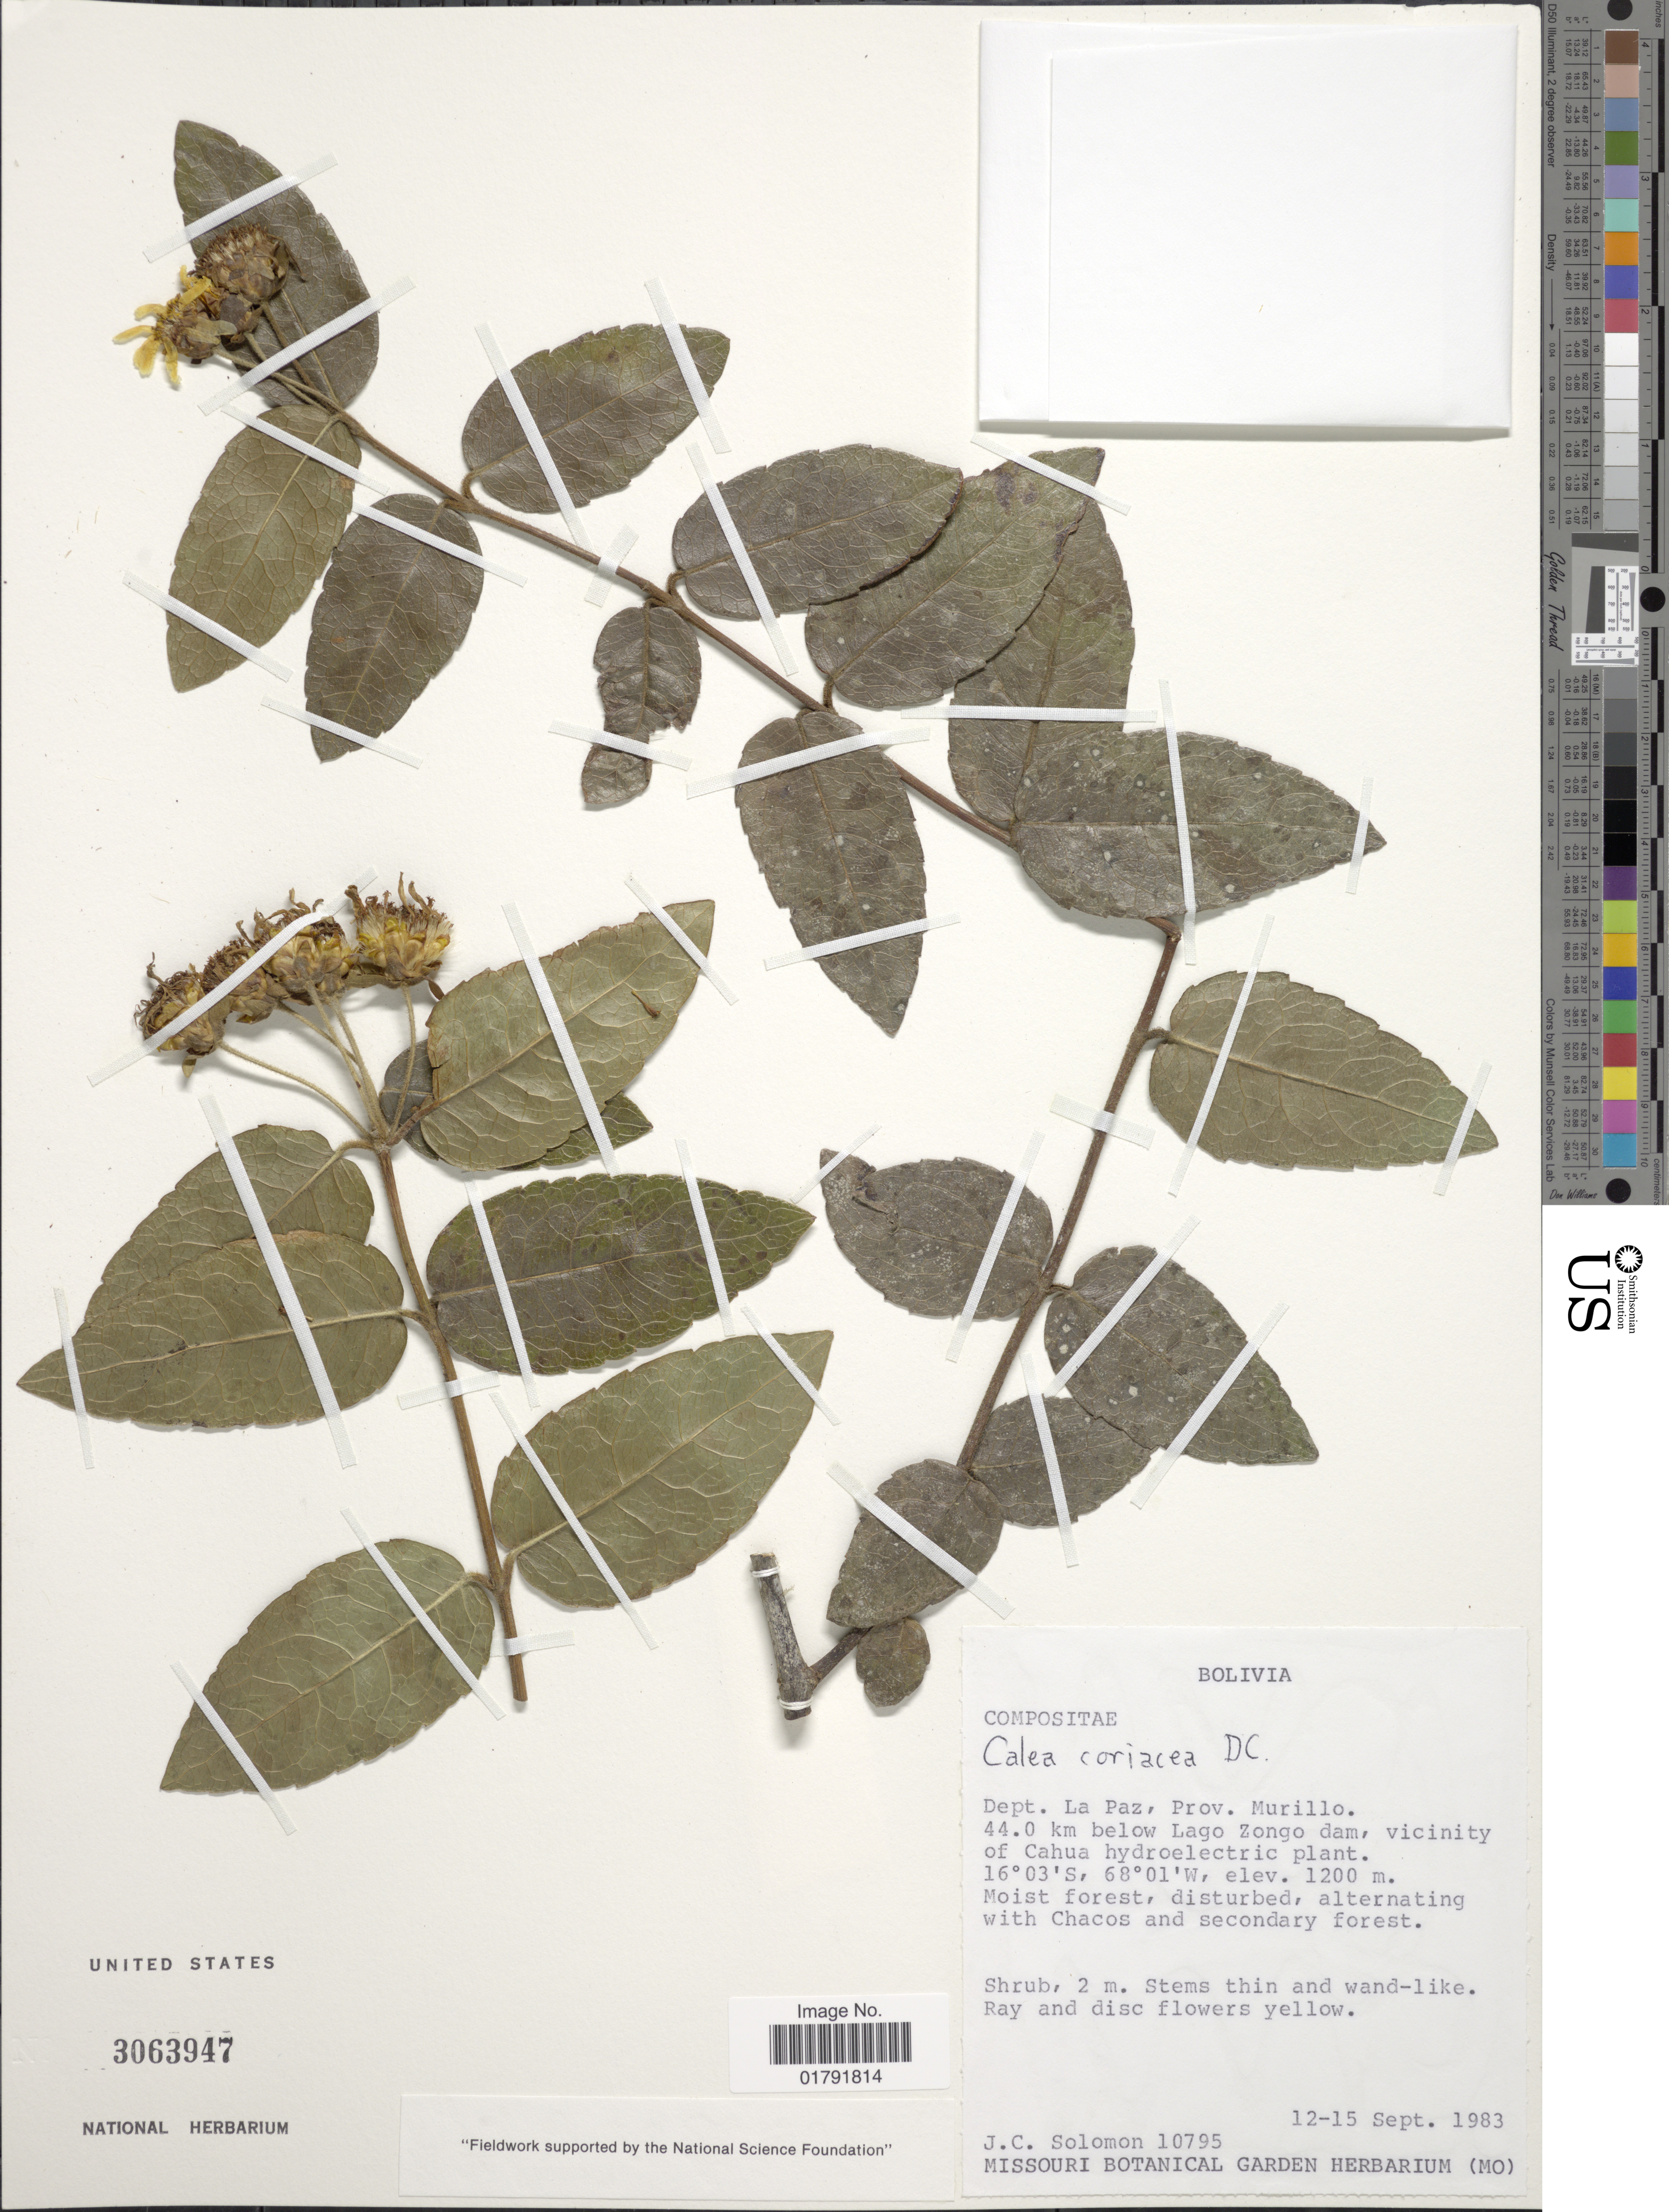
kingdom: Plantae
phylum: Tracheophyta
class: Magnoliopsida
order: Asterales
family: Asteraceae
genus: Calea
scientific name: Calea coriacea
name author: DC.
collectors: J. C. Solomon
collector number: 10795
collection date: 1983-09-12/1983-09-15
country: Bolivia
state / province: La Paz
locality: Prov. Murillo, 44.0 km below Lago Zongo dam, vicinity of Cahua hydroelectric plant.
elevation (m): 1200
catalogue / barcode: US 3063947